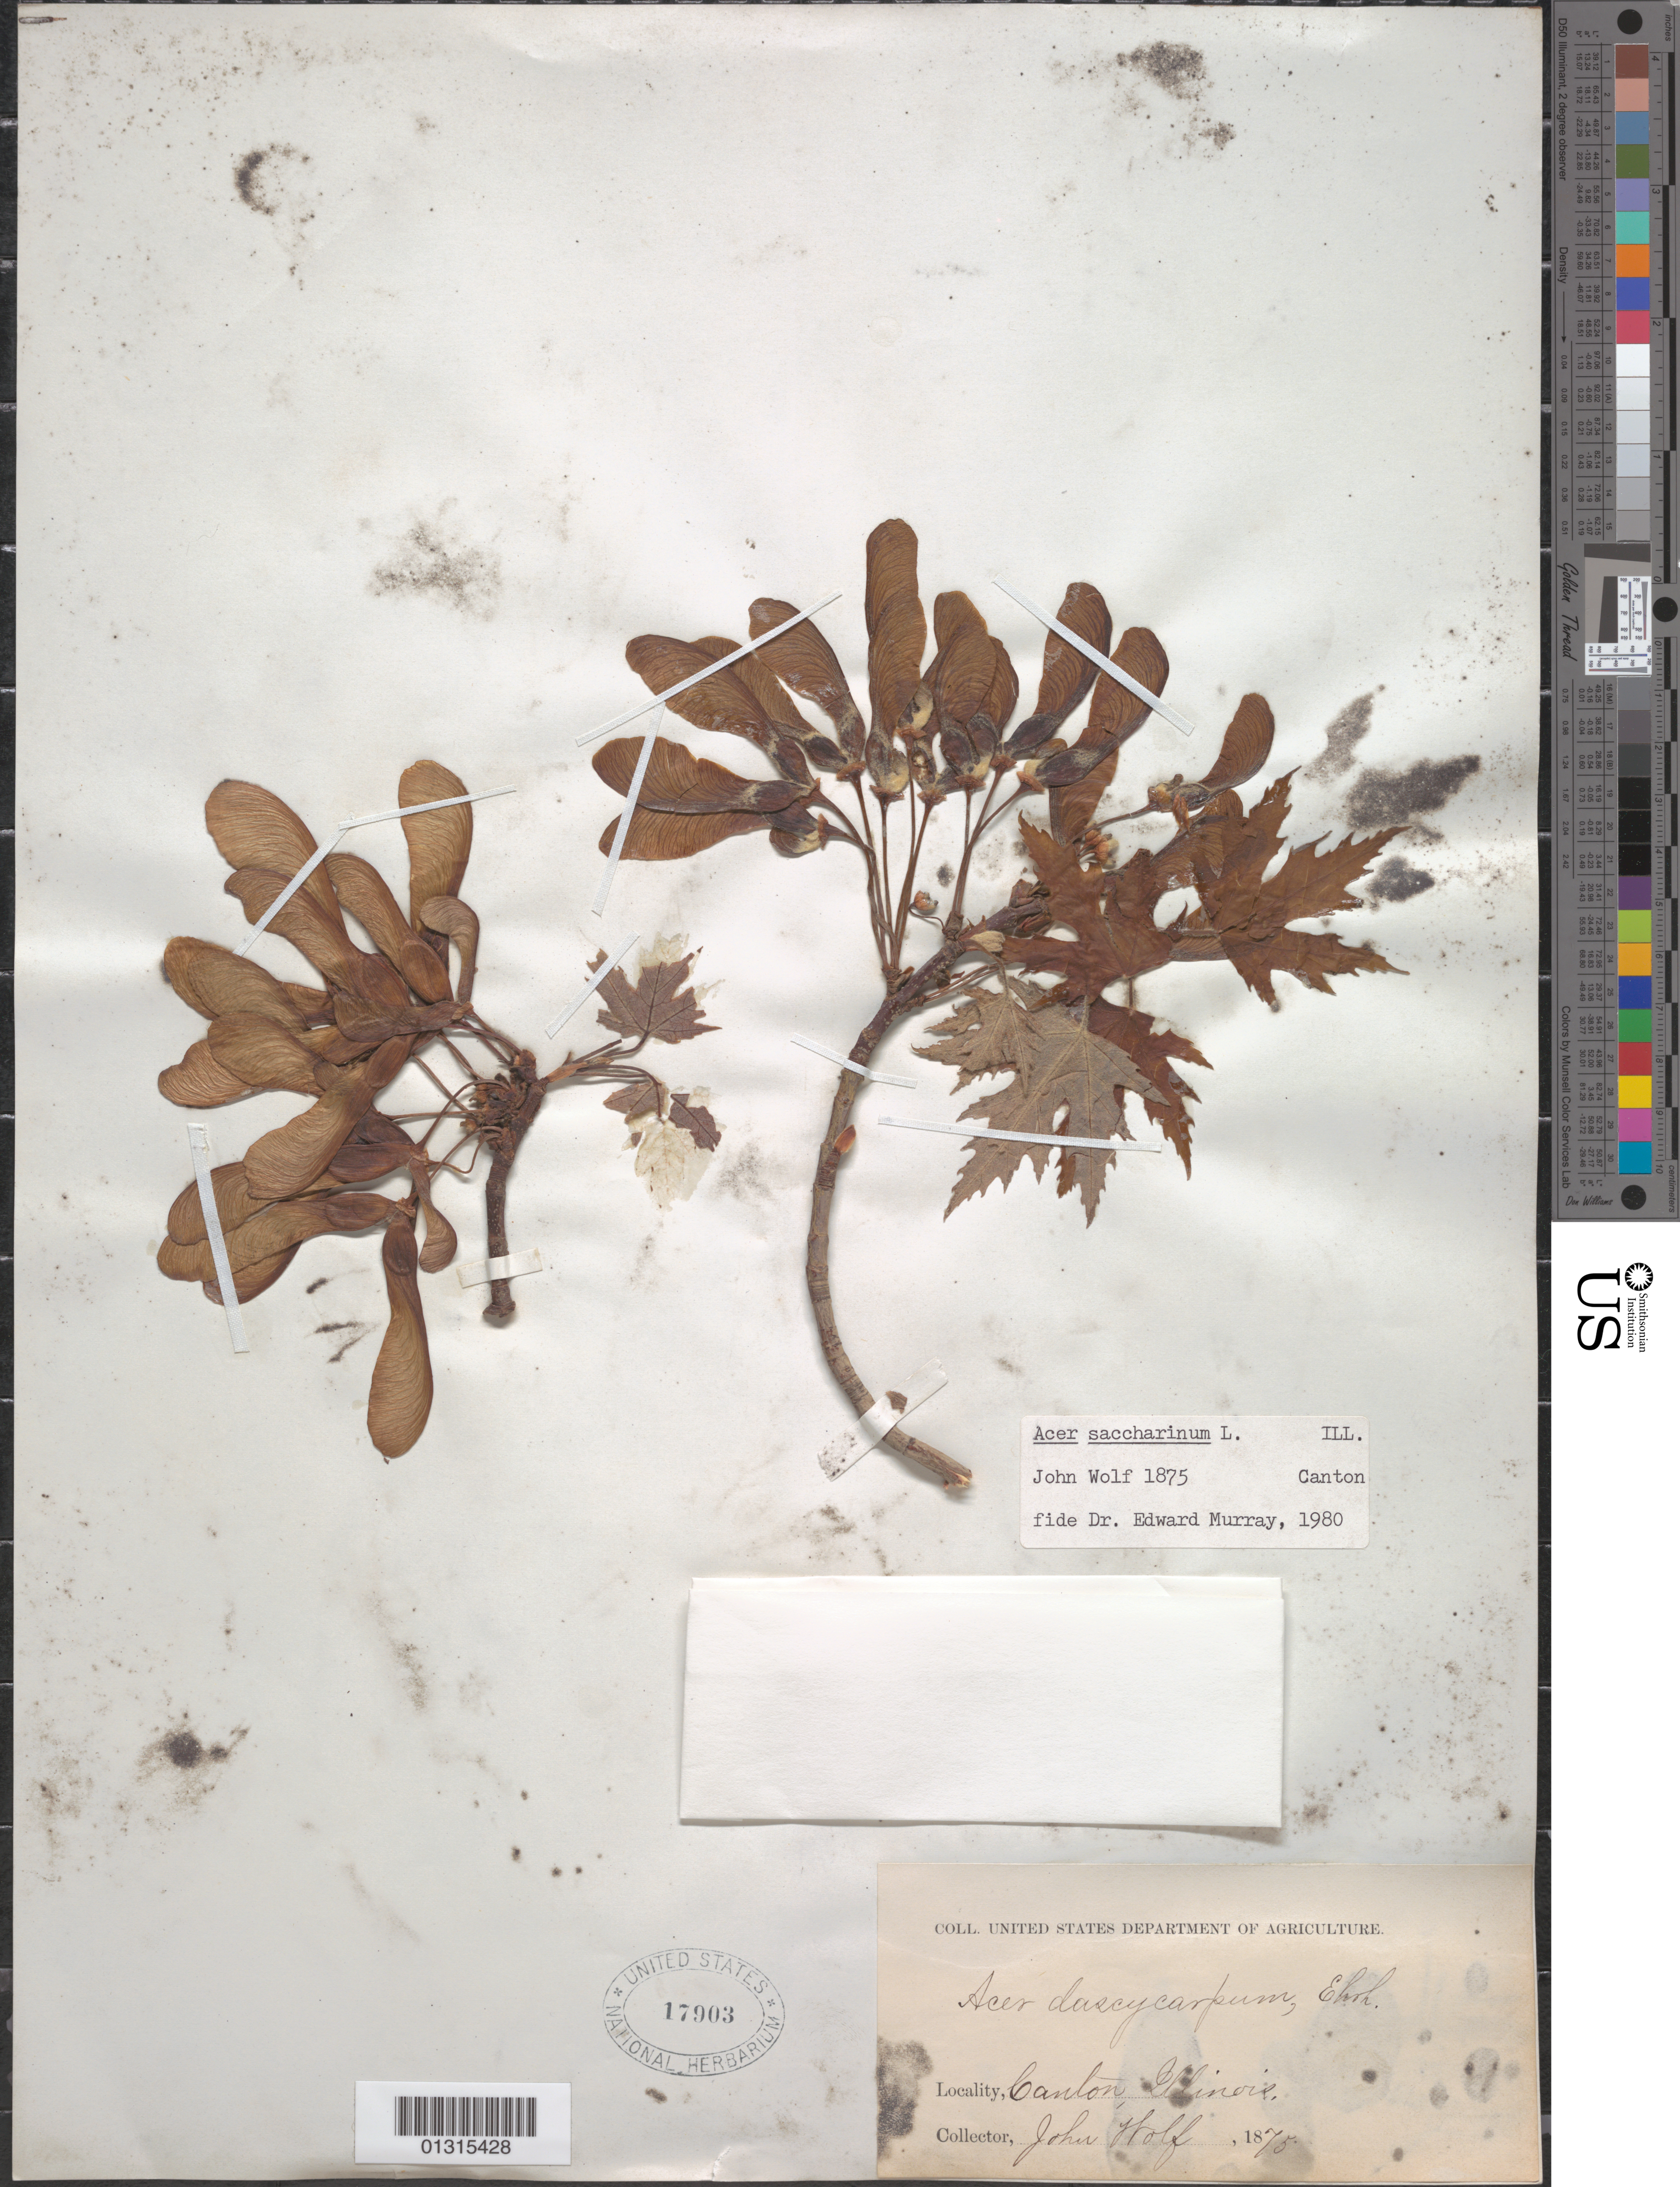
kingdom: Plantae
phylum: Tracheophyta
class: Magnoliopsida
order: Sapindales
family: Sapindaceae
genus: Acer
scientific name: Acer saccharinum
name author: L.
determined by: Murray, Edward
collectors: J. Wolf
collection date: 1875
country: United States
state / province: Illinois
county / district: Fulton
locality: Canton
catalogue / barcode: US 17903